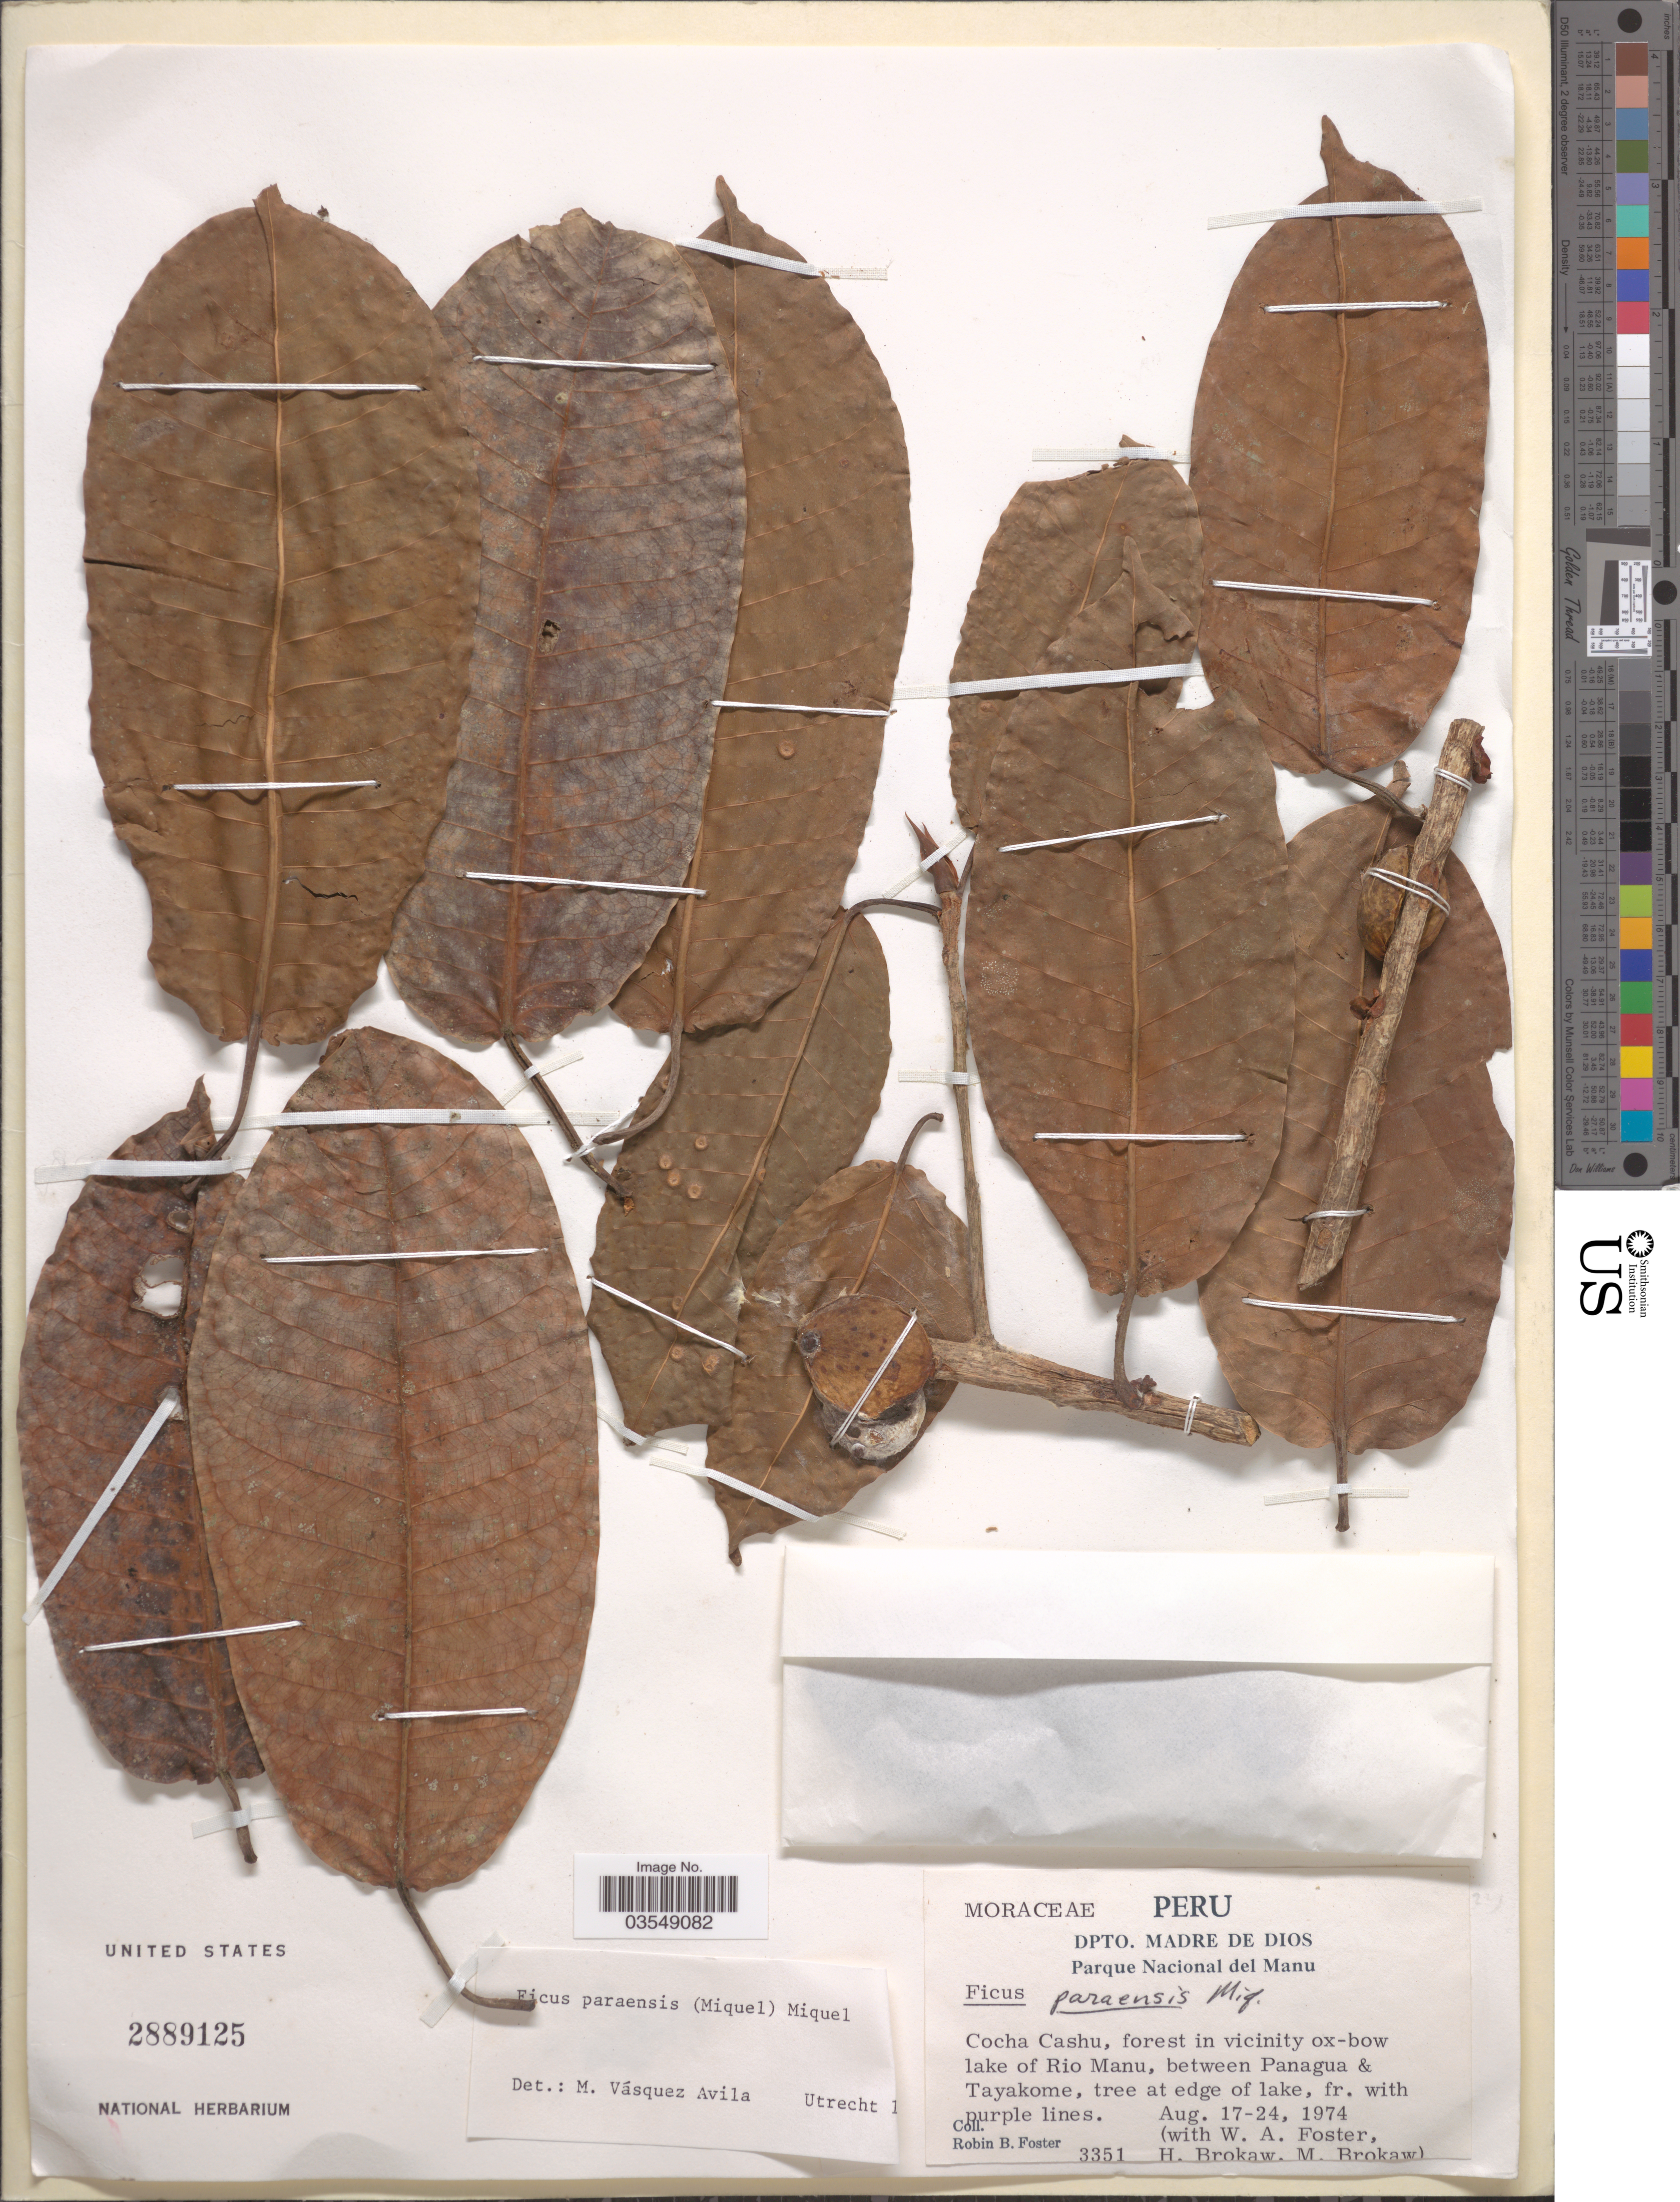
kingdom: Plantae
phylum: Tracheophyta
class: Magnoliopsida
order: Rosales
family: Moraceae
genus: Ficus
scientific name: Ficus paraensis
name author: (Miq.) Miq.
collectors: R. B. Foster, W. Foster, H. Brokaw & M. Brokaw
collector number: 3351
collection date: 1974-08-17/1974-08-24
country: Peru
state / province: Madre de Dios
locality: Dpto. Madre de Dios. Parque Nacional del Manu. Cocha Cashu, forest in vicinity ox-bow lake of Rio Manu, between Panagua & Tayakome.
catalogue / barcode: US 2889125